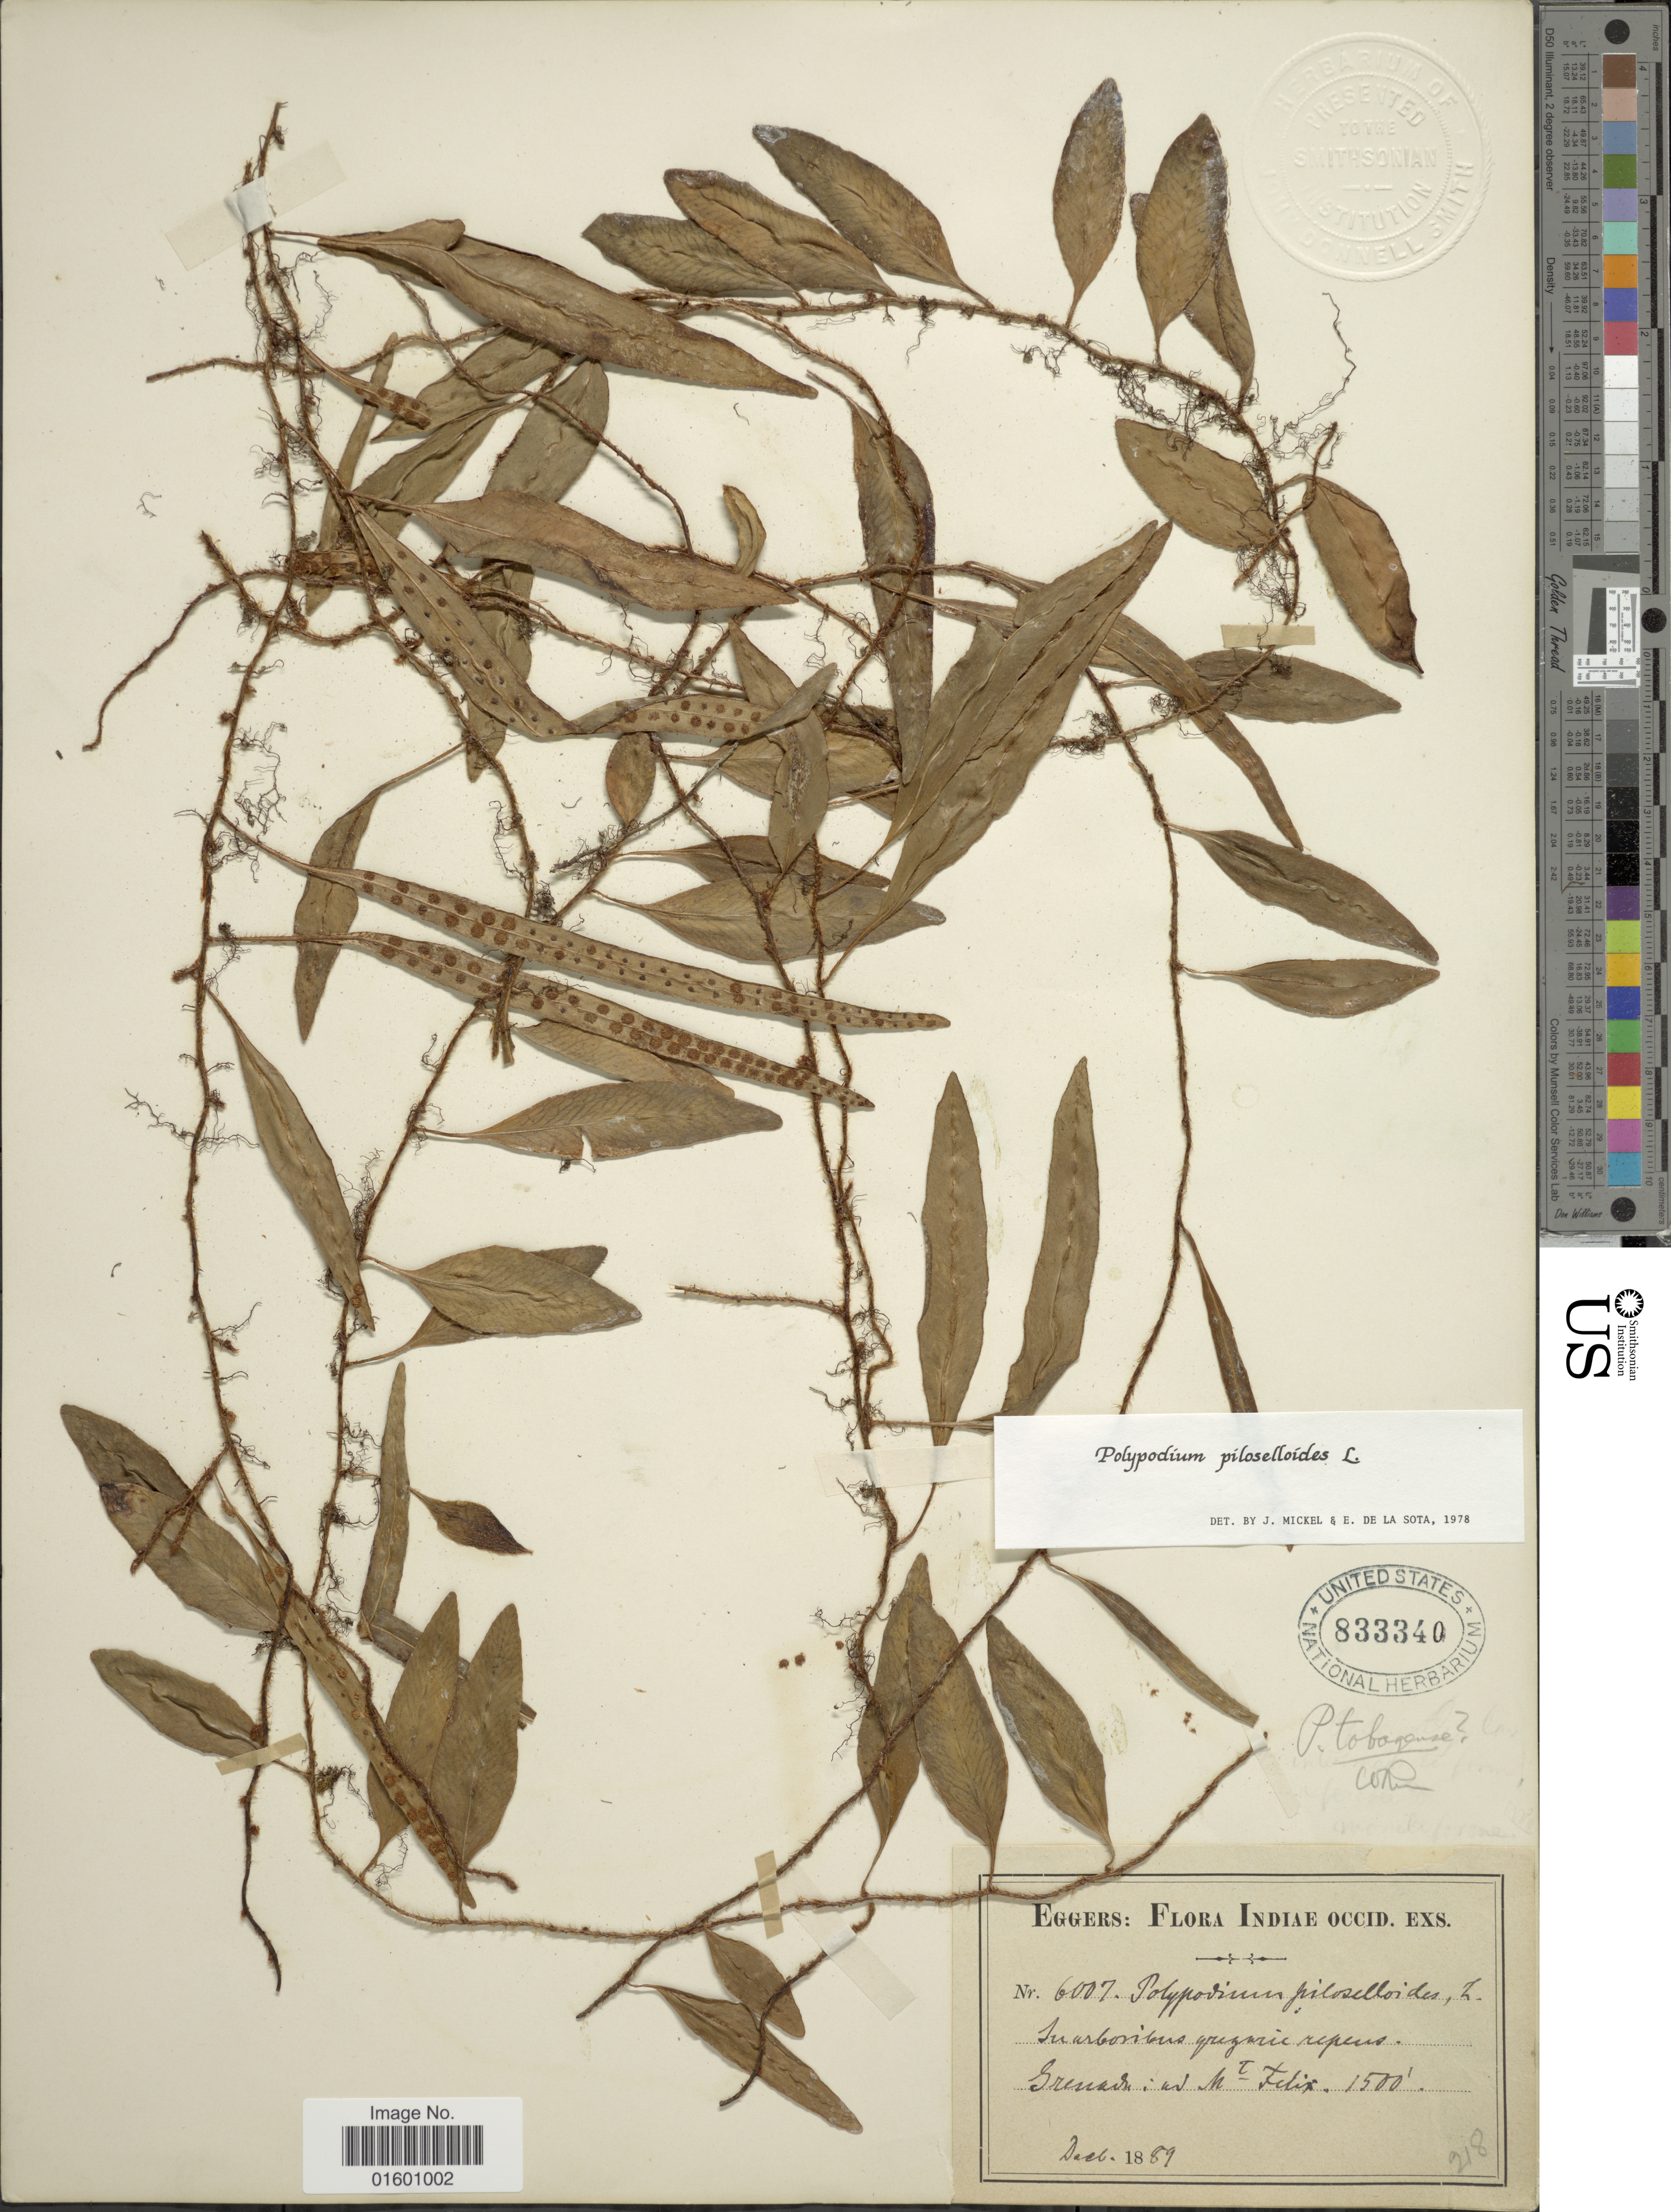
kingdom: Plantae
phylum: Tracheophyta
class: Polypodiopsida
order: Polypodiales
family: Polypodiaceae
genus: Microgramma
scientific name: Microgramma tobagensis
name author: (C. Chr.) C.D. Adams & Baksh-Com.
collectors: -. Eggers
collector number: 6007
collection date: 1889-12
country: Grenada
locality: ad Mt. Felix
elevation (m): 457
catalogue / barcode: US 833340